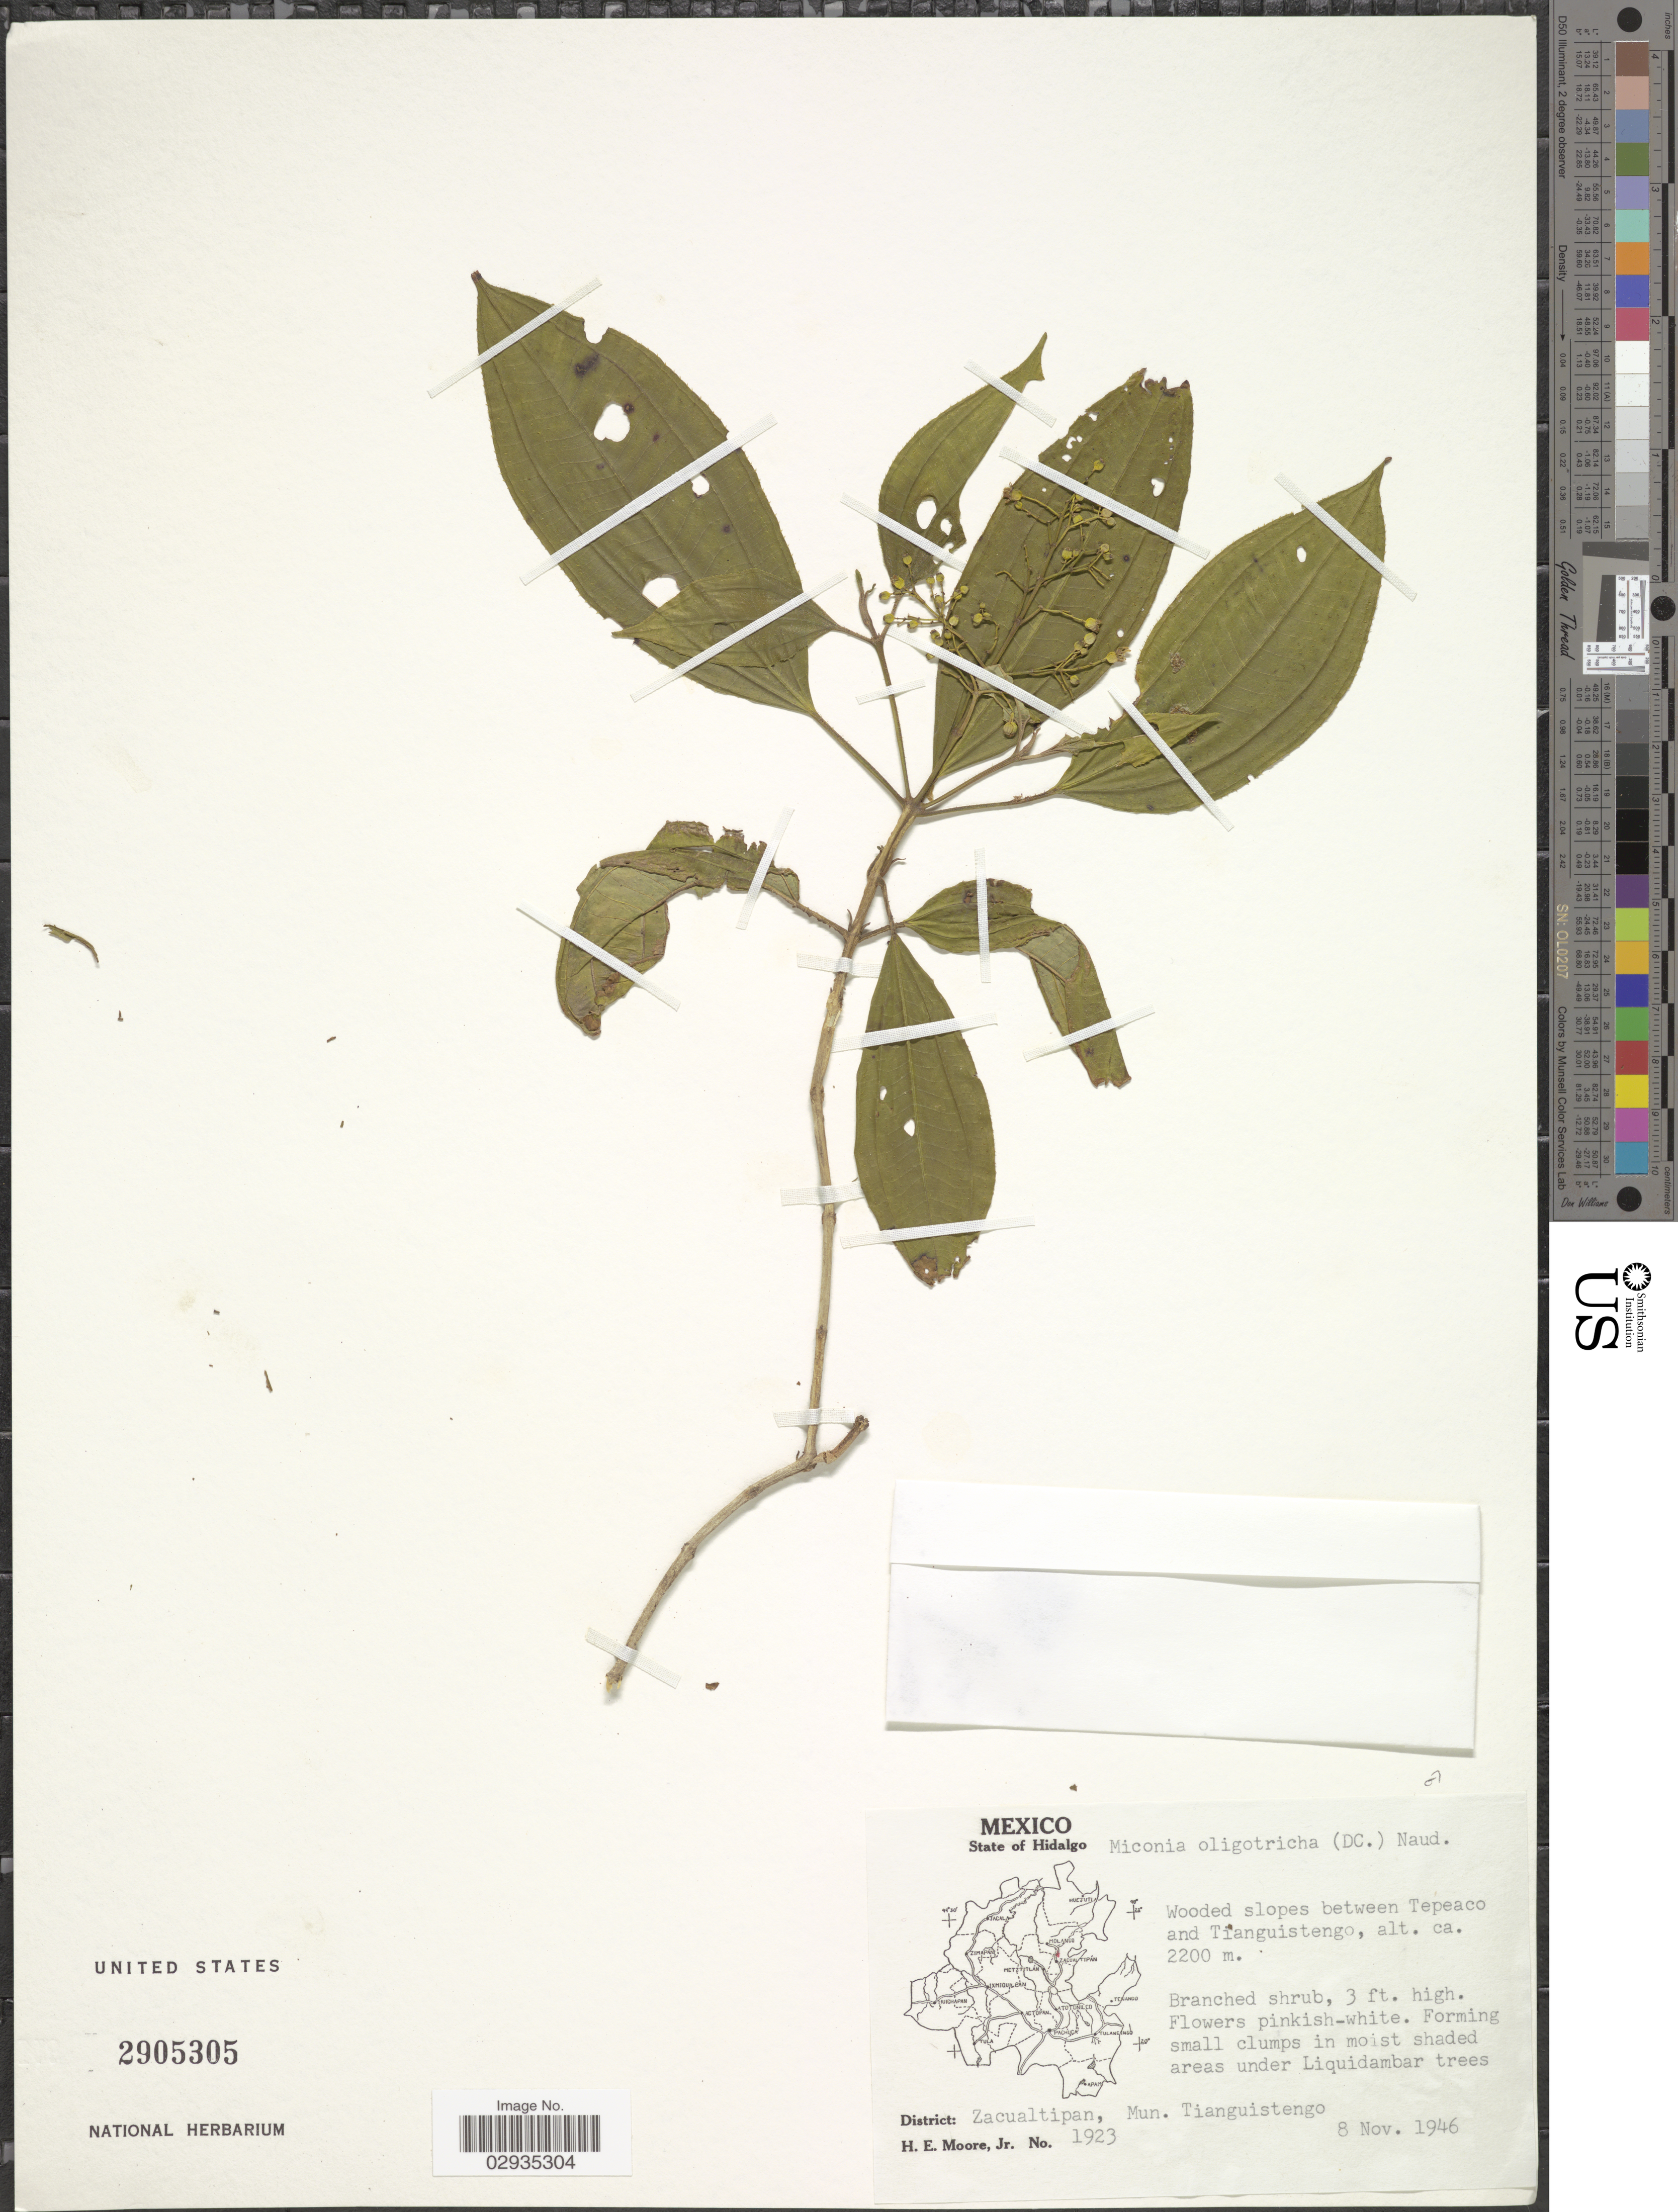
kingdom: Plantae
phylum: Tracheophyta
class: Magnoliopsida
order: Myrtales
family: Melastomataceae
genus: Miconia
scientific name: Miconia oligotricha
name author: (DC.) Naudin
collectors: H. Moore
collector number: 1923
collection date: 1946-11-08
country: Mexico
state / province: Hidalgo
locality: Wooded slopes between Tepeaco and Tianguistengo, District Zacualtipan, Mun. Tianguistengo.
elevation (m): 2200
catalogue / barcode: US 2905305